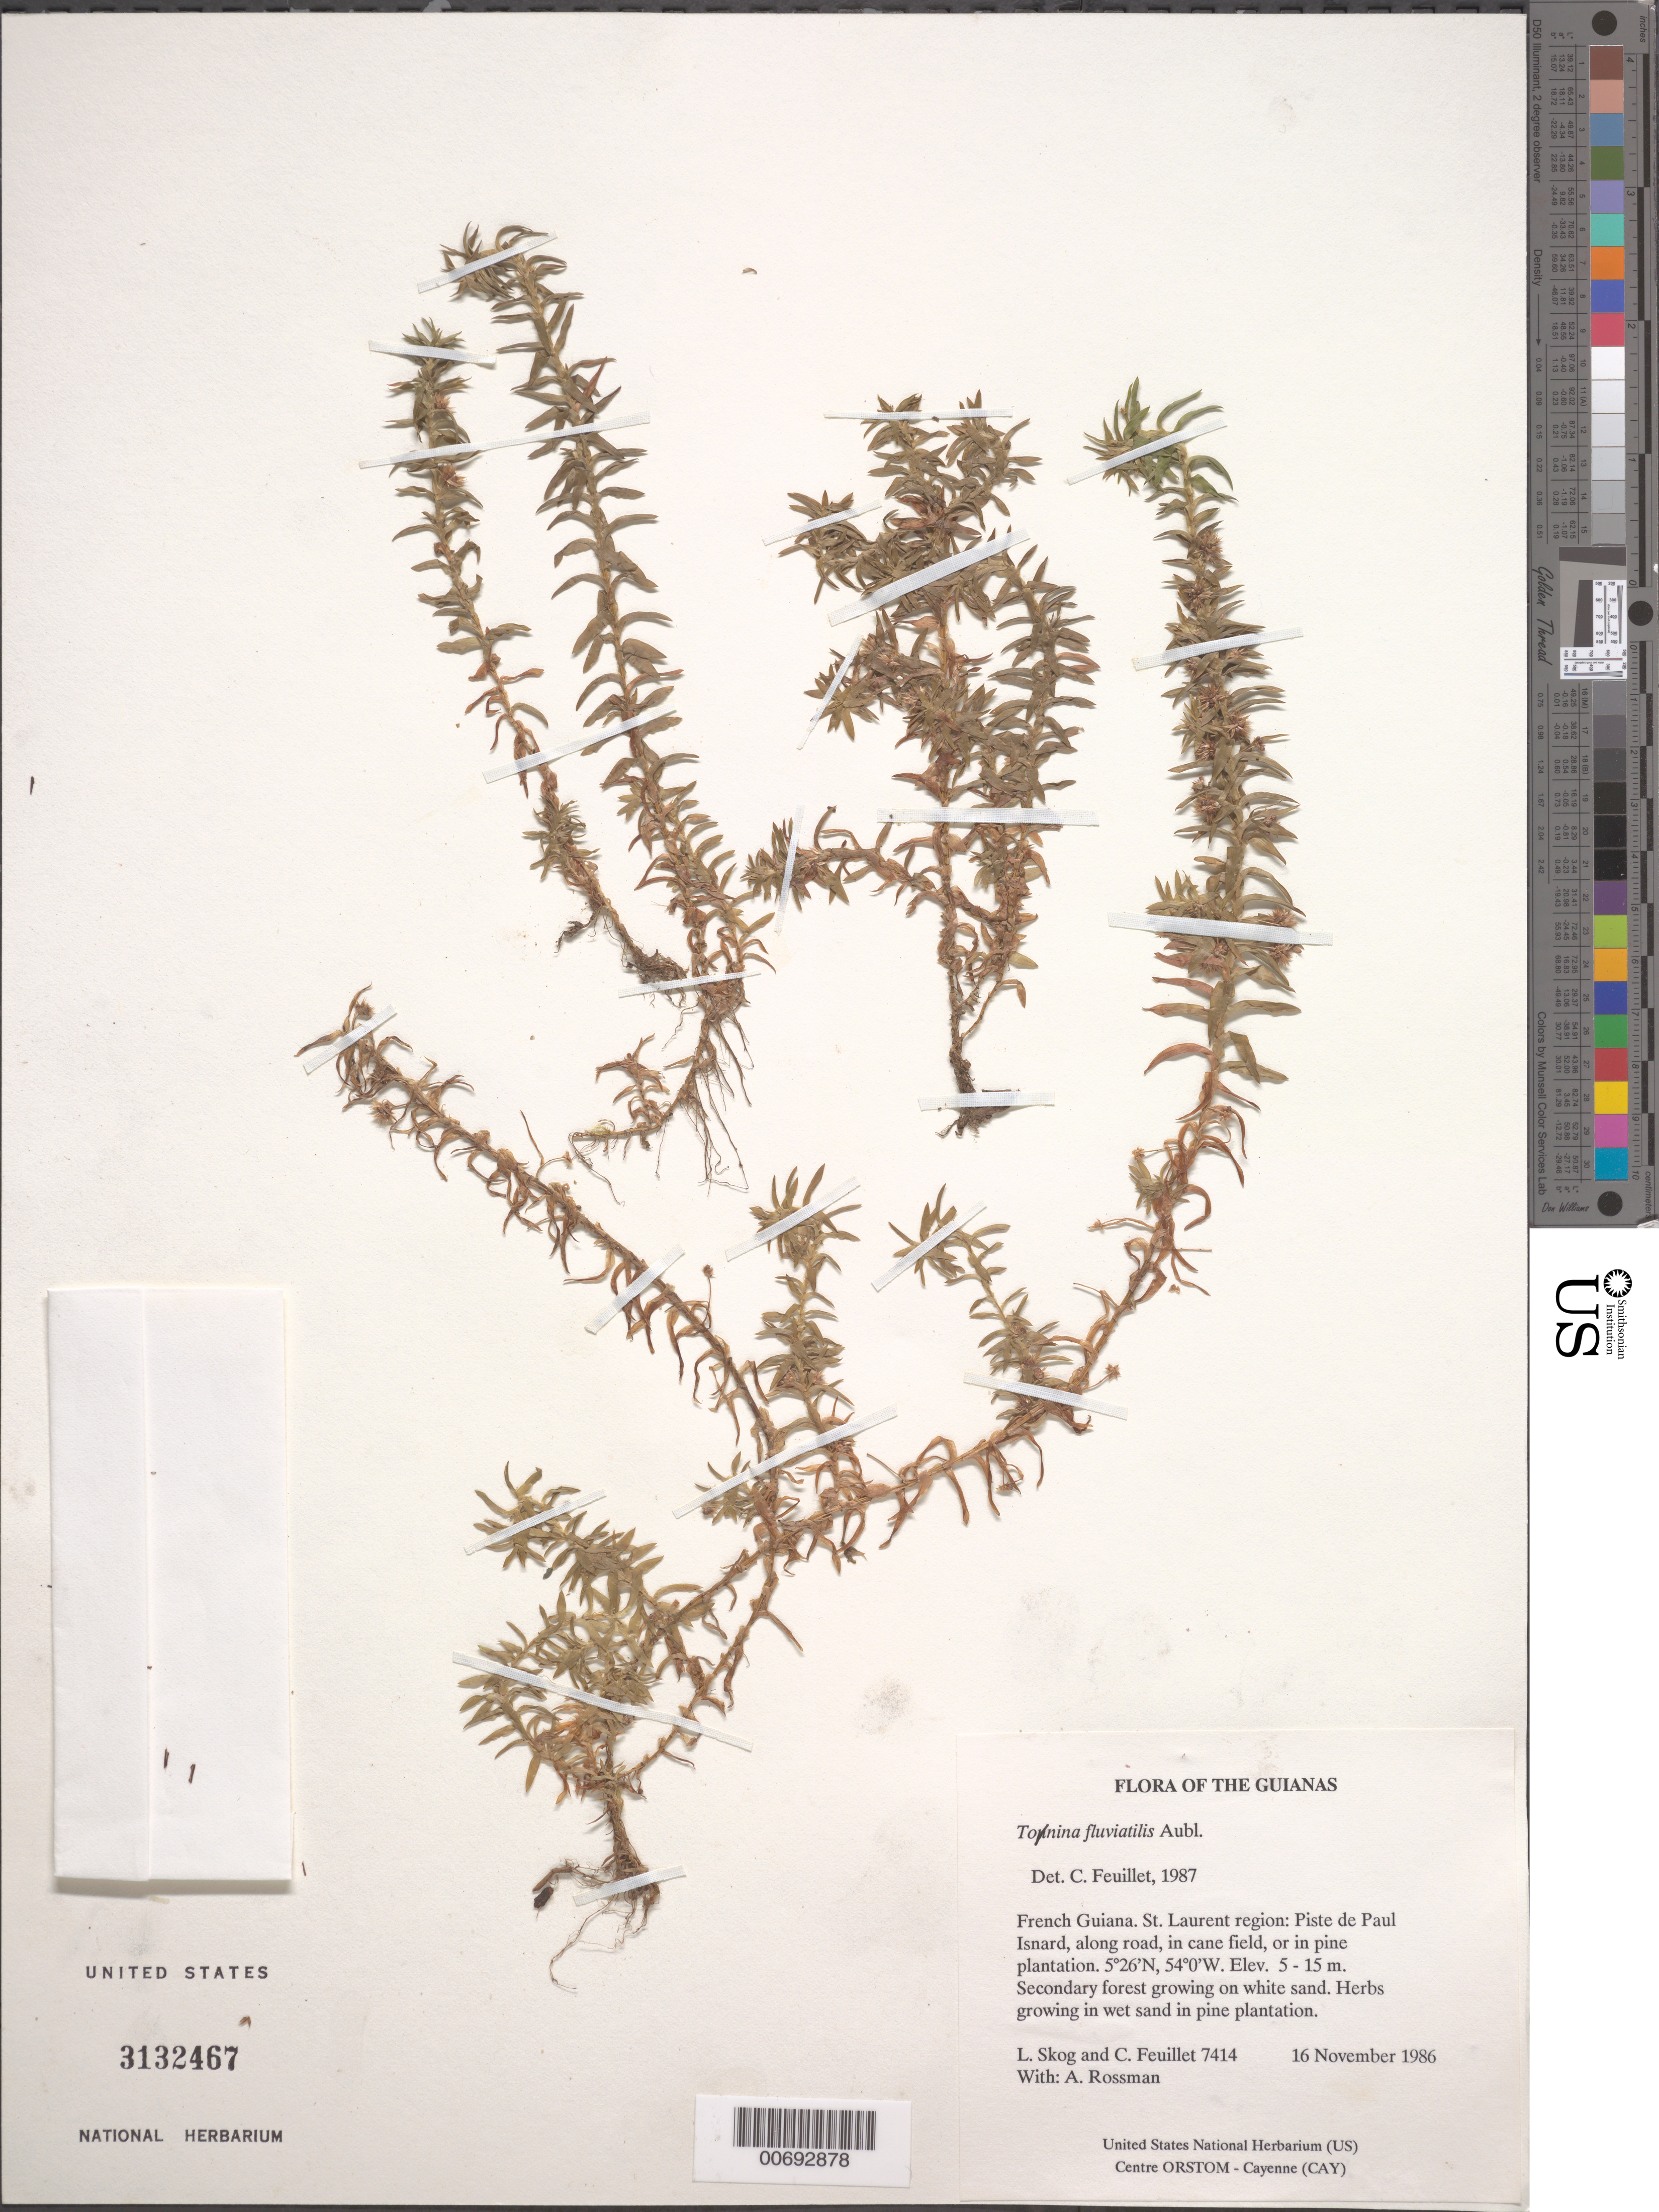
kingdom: Plantae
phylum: Tracheophyta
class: Liliopsida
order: Poales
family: Eriocaulaceae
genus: Tonina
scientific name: Tonina fluviatilis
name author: Aubl.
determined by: Feuillet, C.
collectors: L. E. Skog, C. Feuillet & A. Rossman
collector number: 7414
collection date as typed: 16 November 1986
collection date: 1986-11-16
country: French Guiana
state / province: Saint-Laurent-du-Maroni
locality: Piste de Paul Isnard, along road, in cane field, or in pine plantation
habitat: Secondary forest growing on white sand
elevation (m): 5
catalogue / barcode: US 3132467